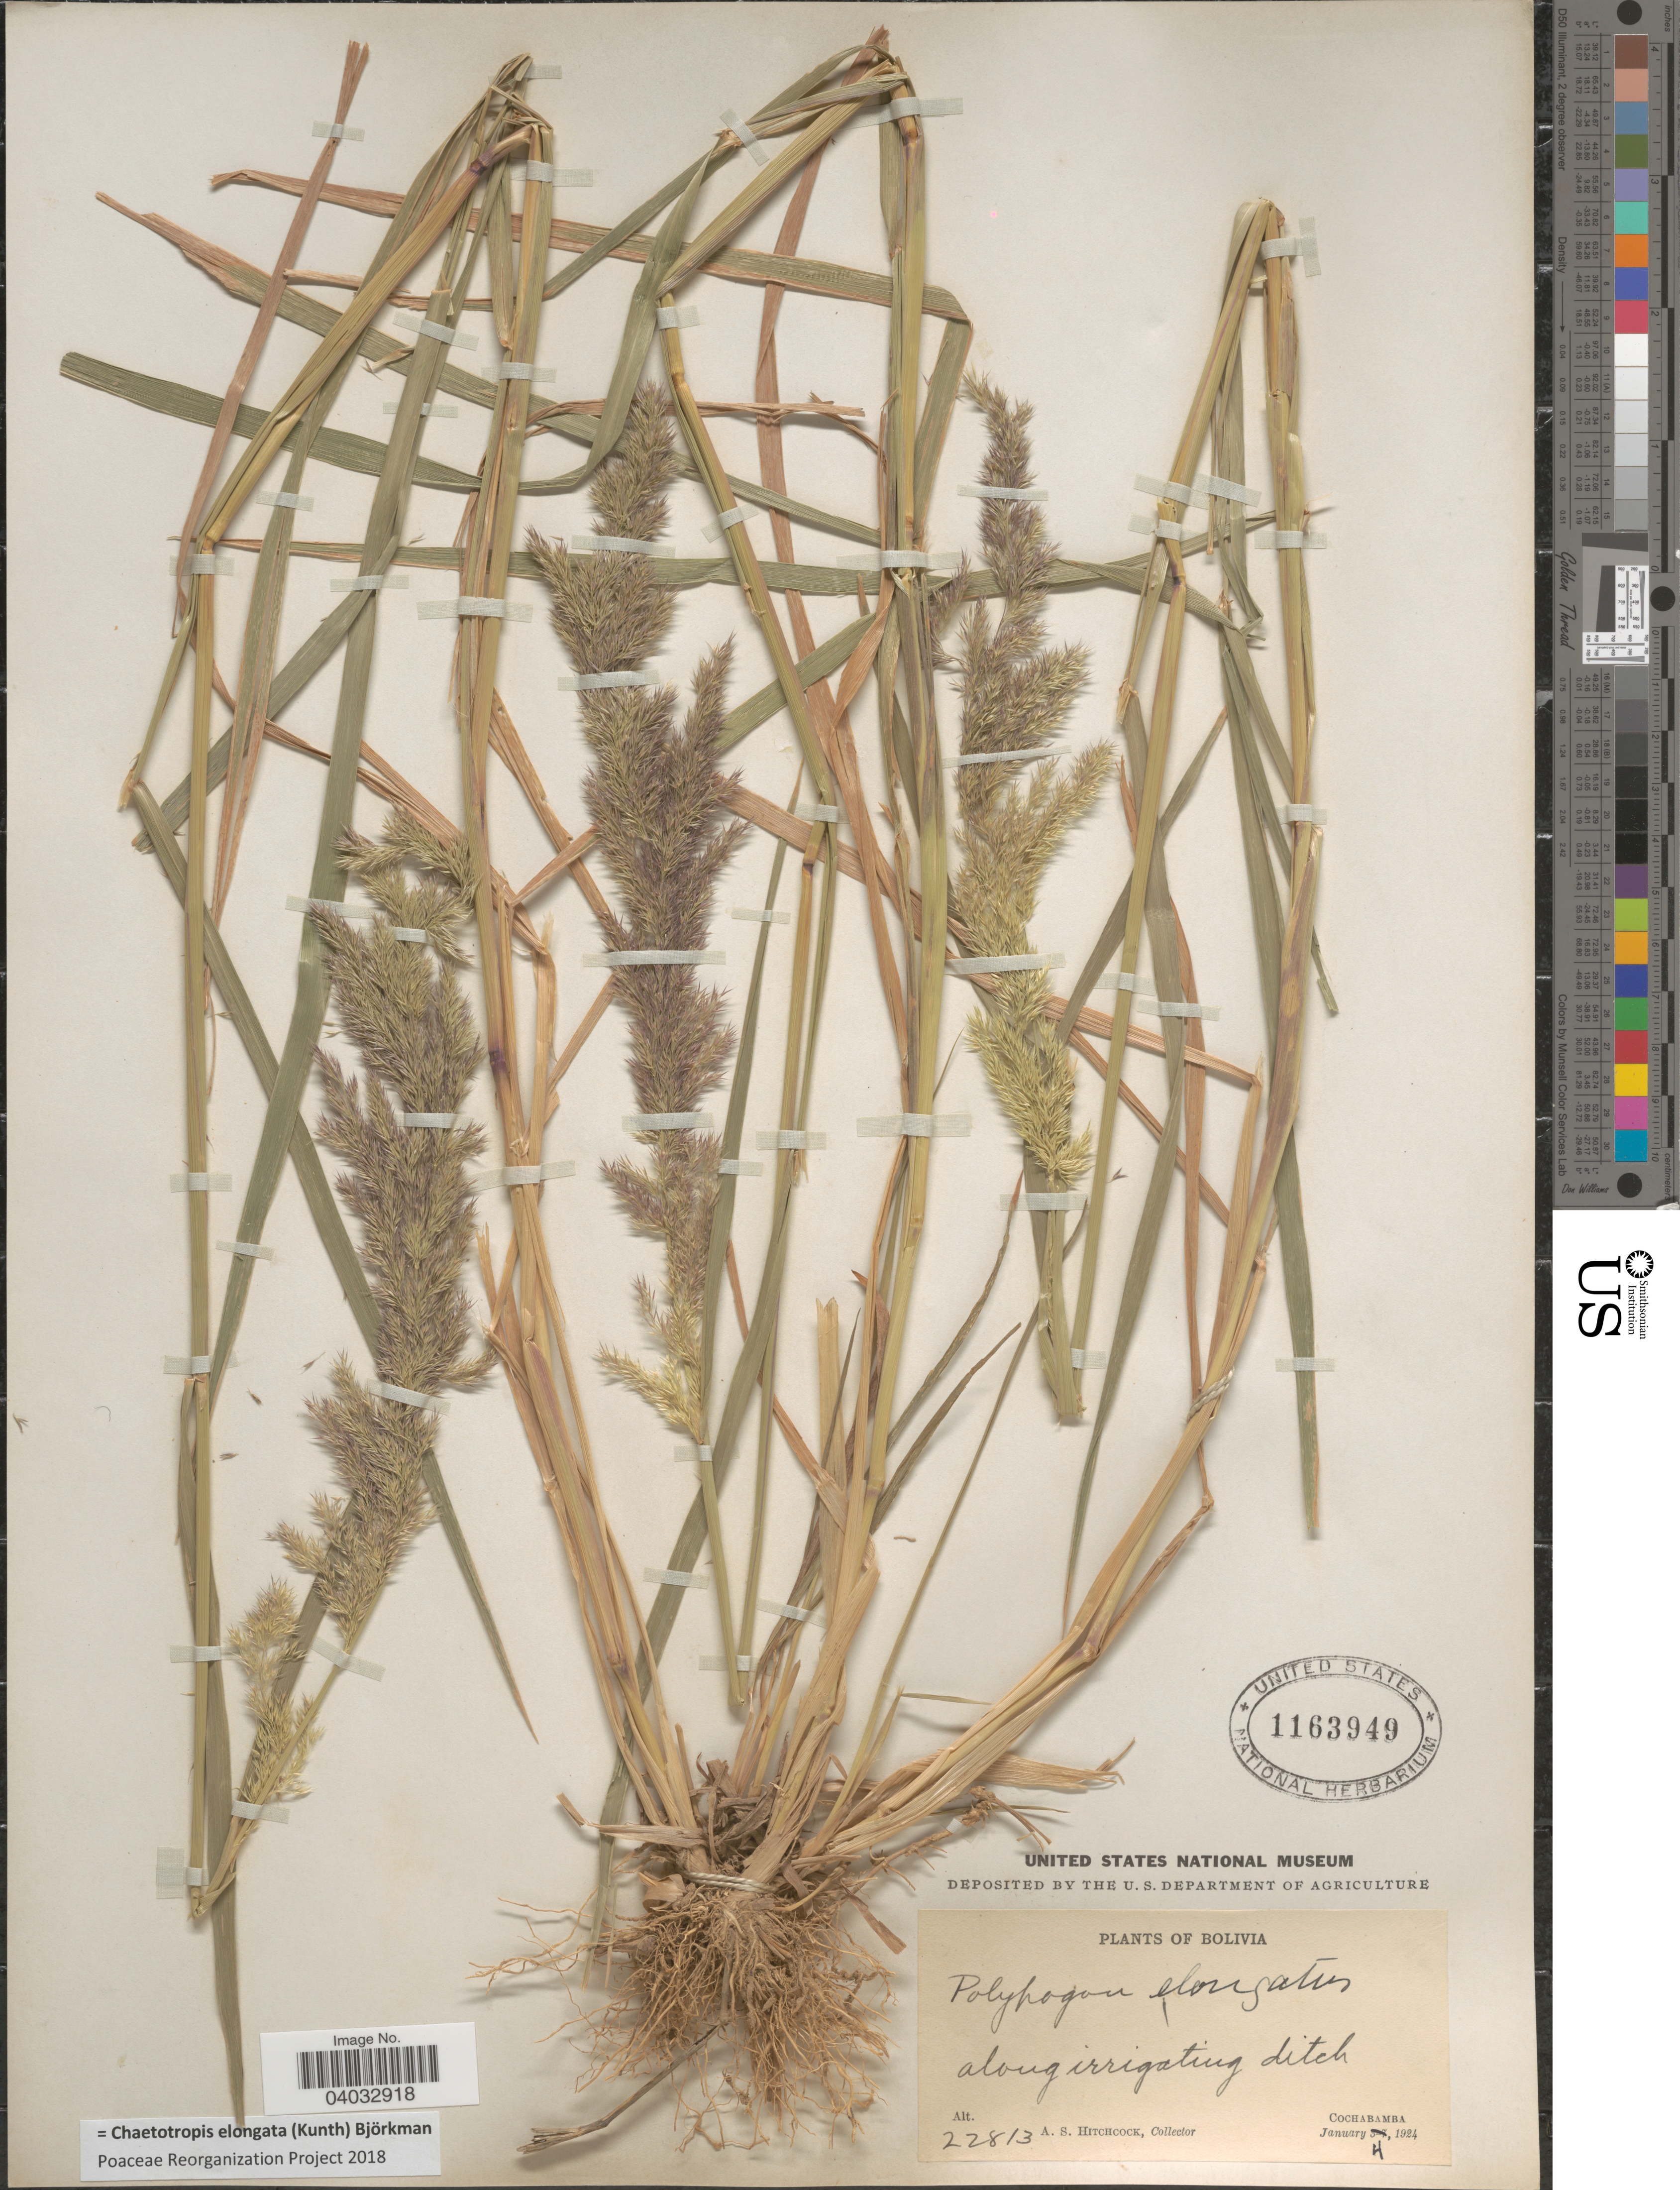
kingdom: Plantae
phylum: Tracheophyta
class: Liliopsida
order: Poales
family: Poaceae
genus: Chaetotropis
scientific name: Chaetotropis elongata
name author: (Kunth) Björkman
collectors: A. S. Hitchcock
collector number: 22813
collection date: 1924-01-04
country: Bolivia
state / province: Cochabamba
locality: Along irrigating ditch. Cochabamba.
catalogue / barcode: US 1163949